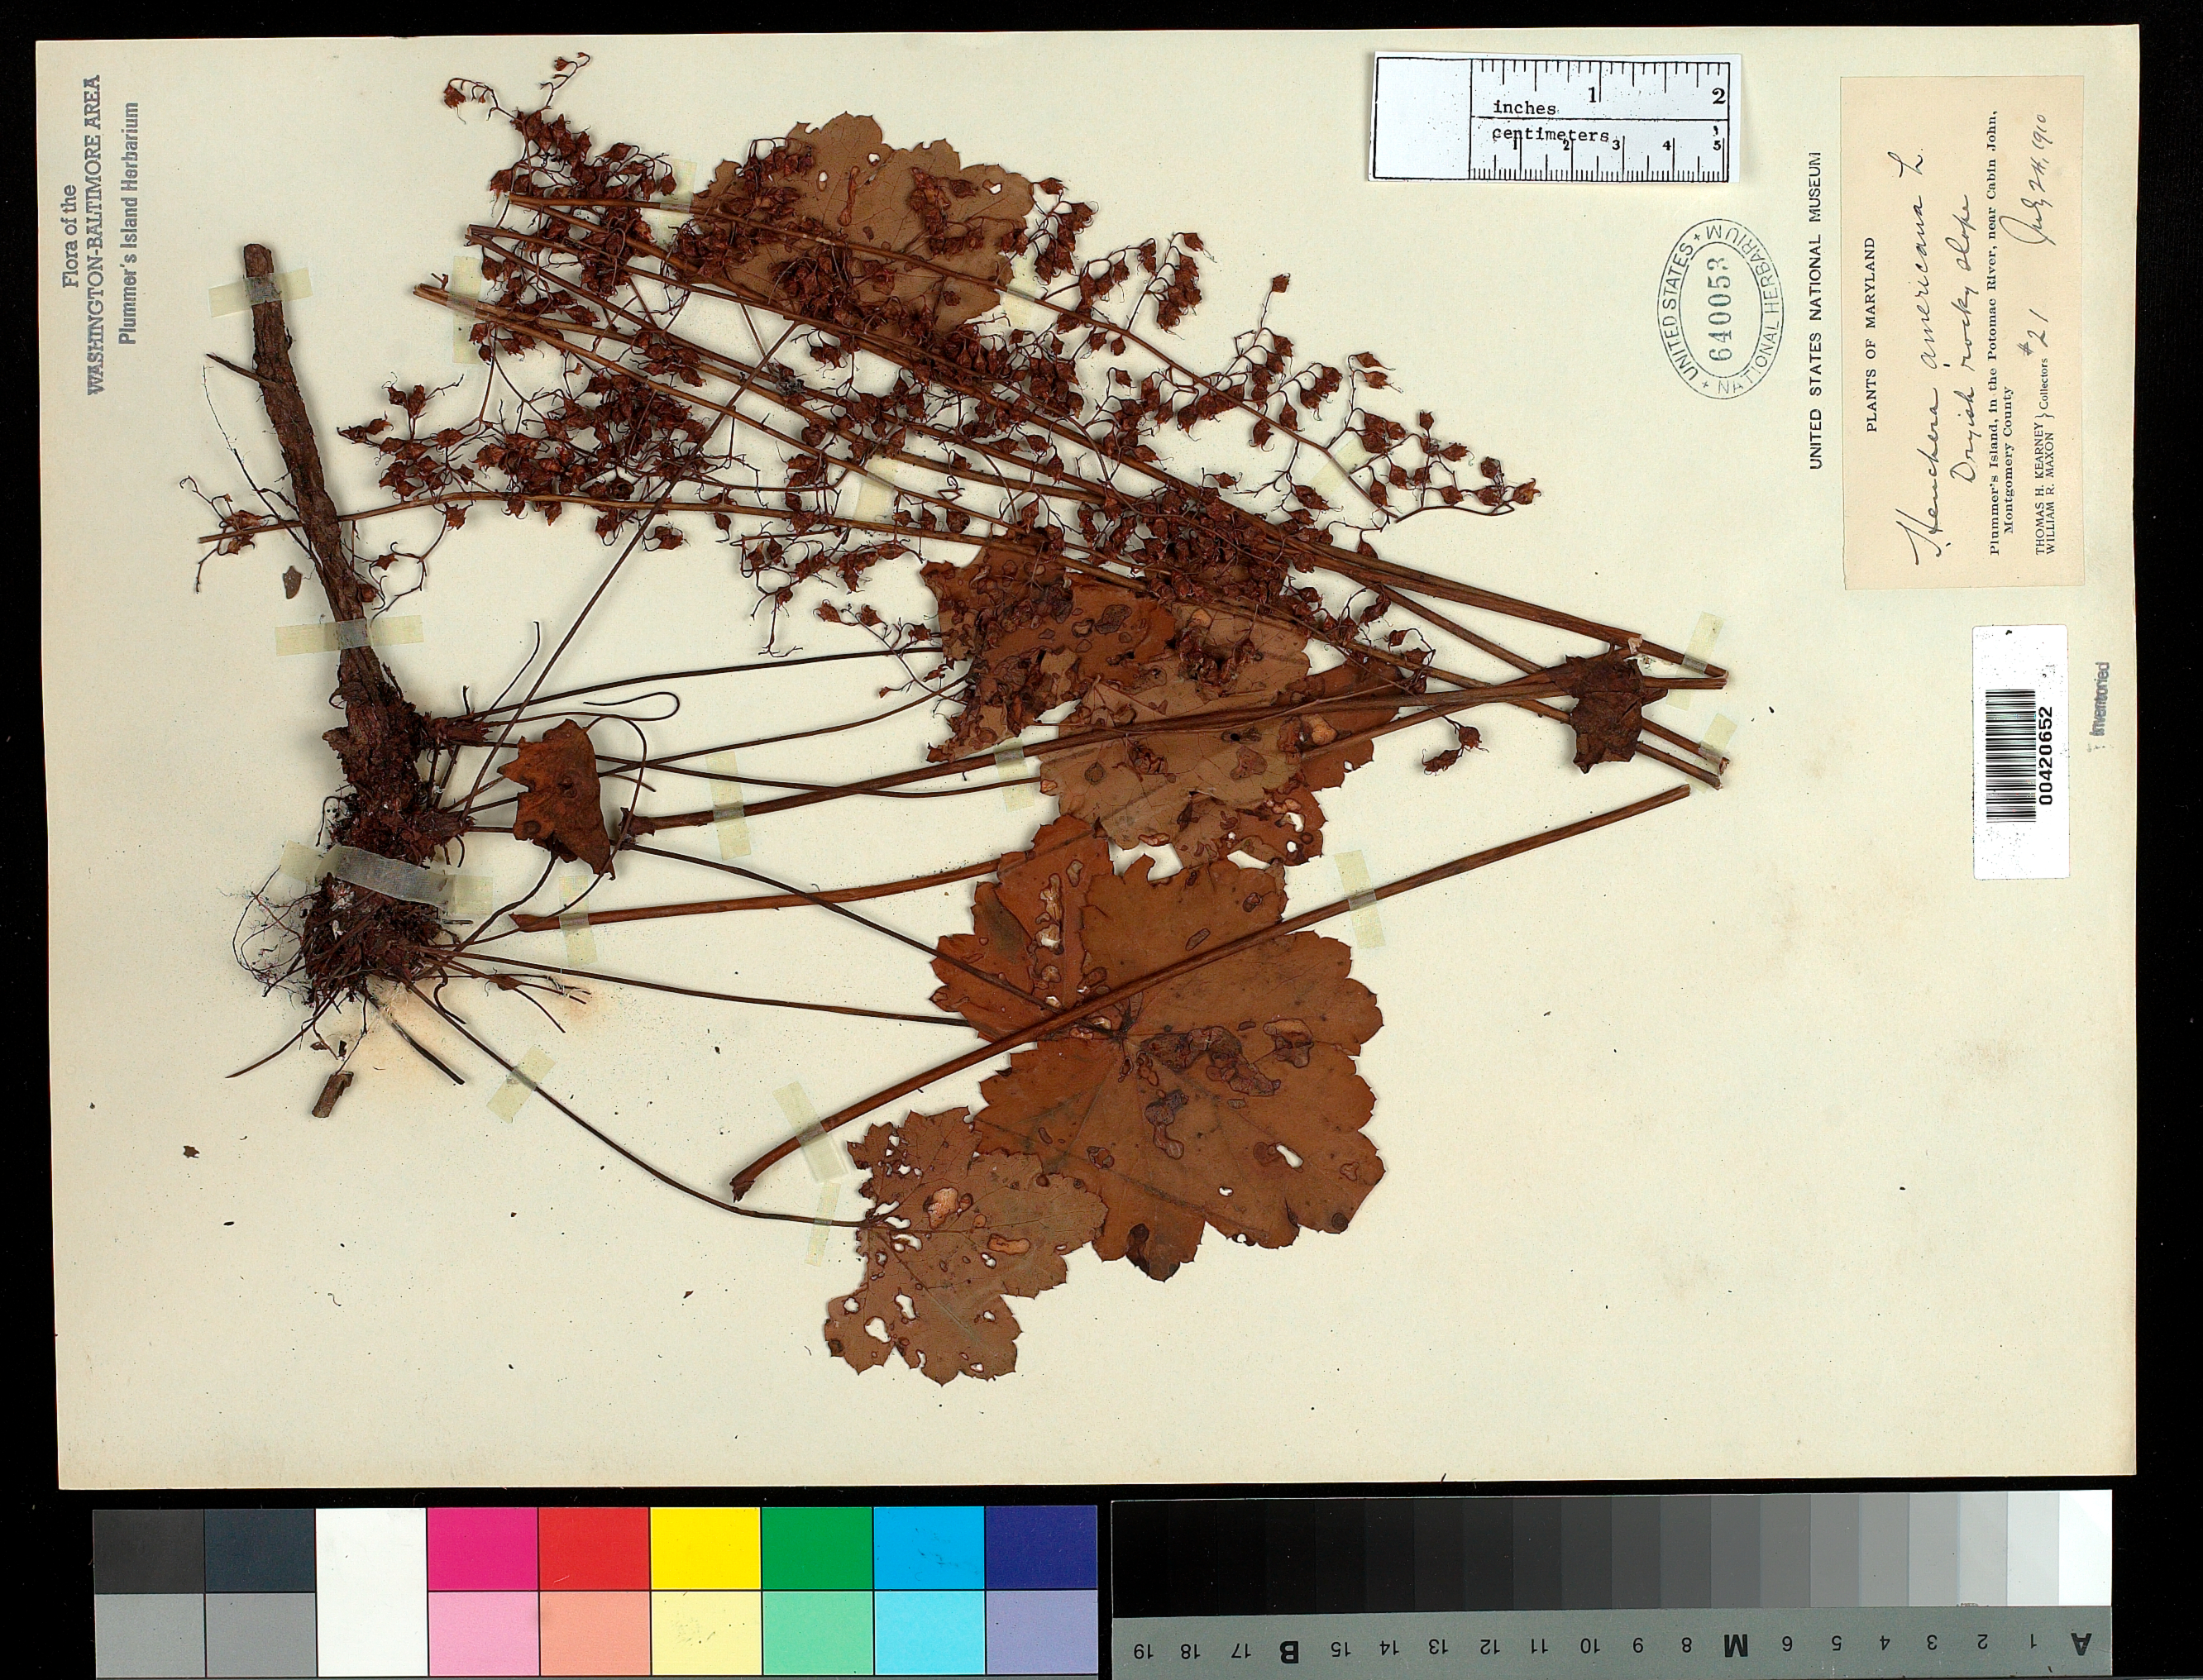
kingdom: Plantae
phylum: Tracheophyta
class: Magnoliopsida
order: Saxifragales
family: Saxifragaceae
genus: Heuchera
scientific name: Heuchera americana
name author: L.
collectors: T. H. Kearney & W. R. Maxon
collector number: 21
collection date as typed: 24 Jul 1910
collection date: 1910-07-24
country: United States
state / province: Maryland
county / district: Montgomery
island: Plummers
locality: Plummer's Island C. & O. Canal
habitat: Dryish rocky slope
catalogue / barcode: US 640053